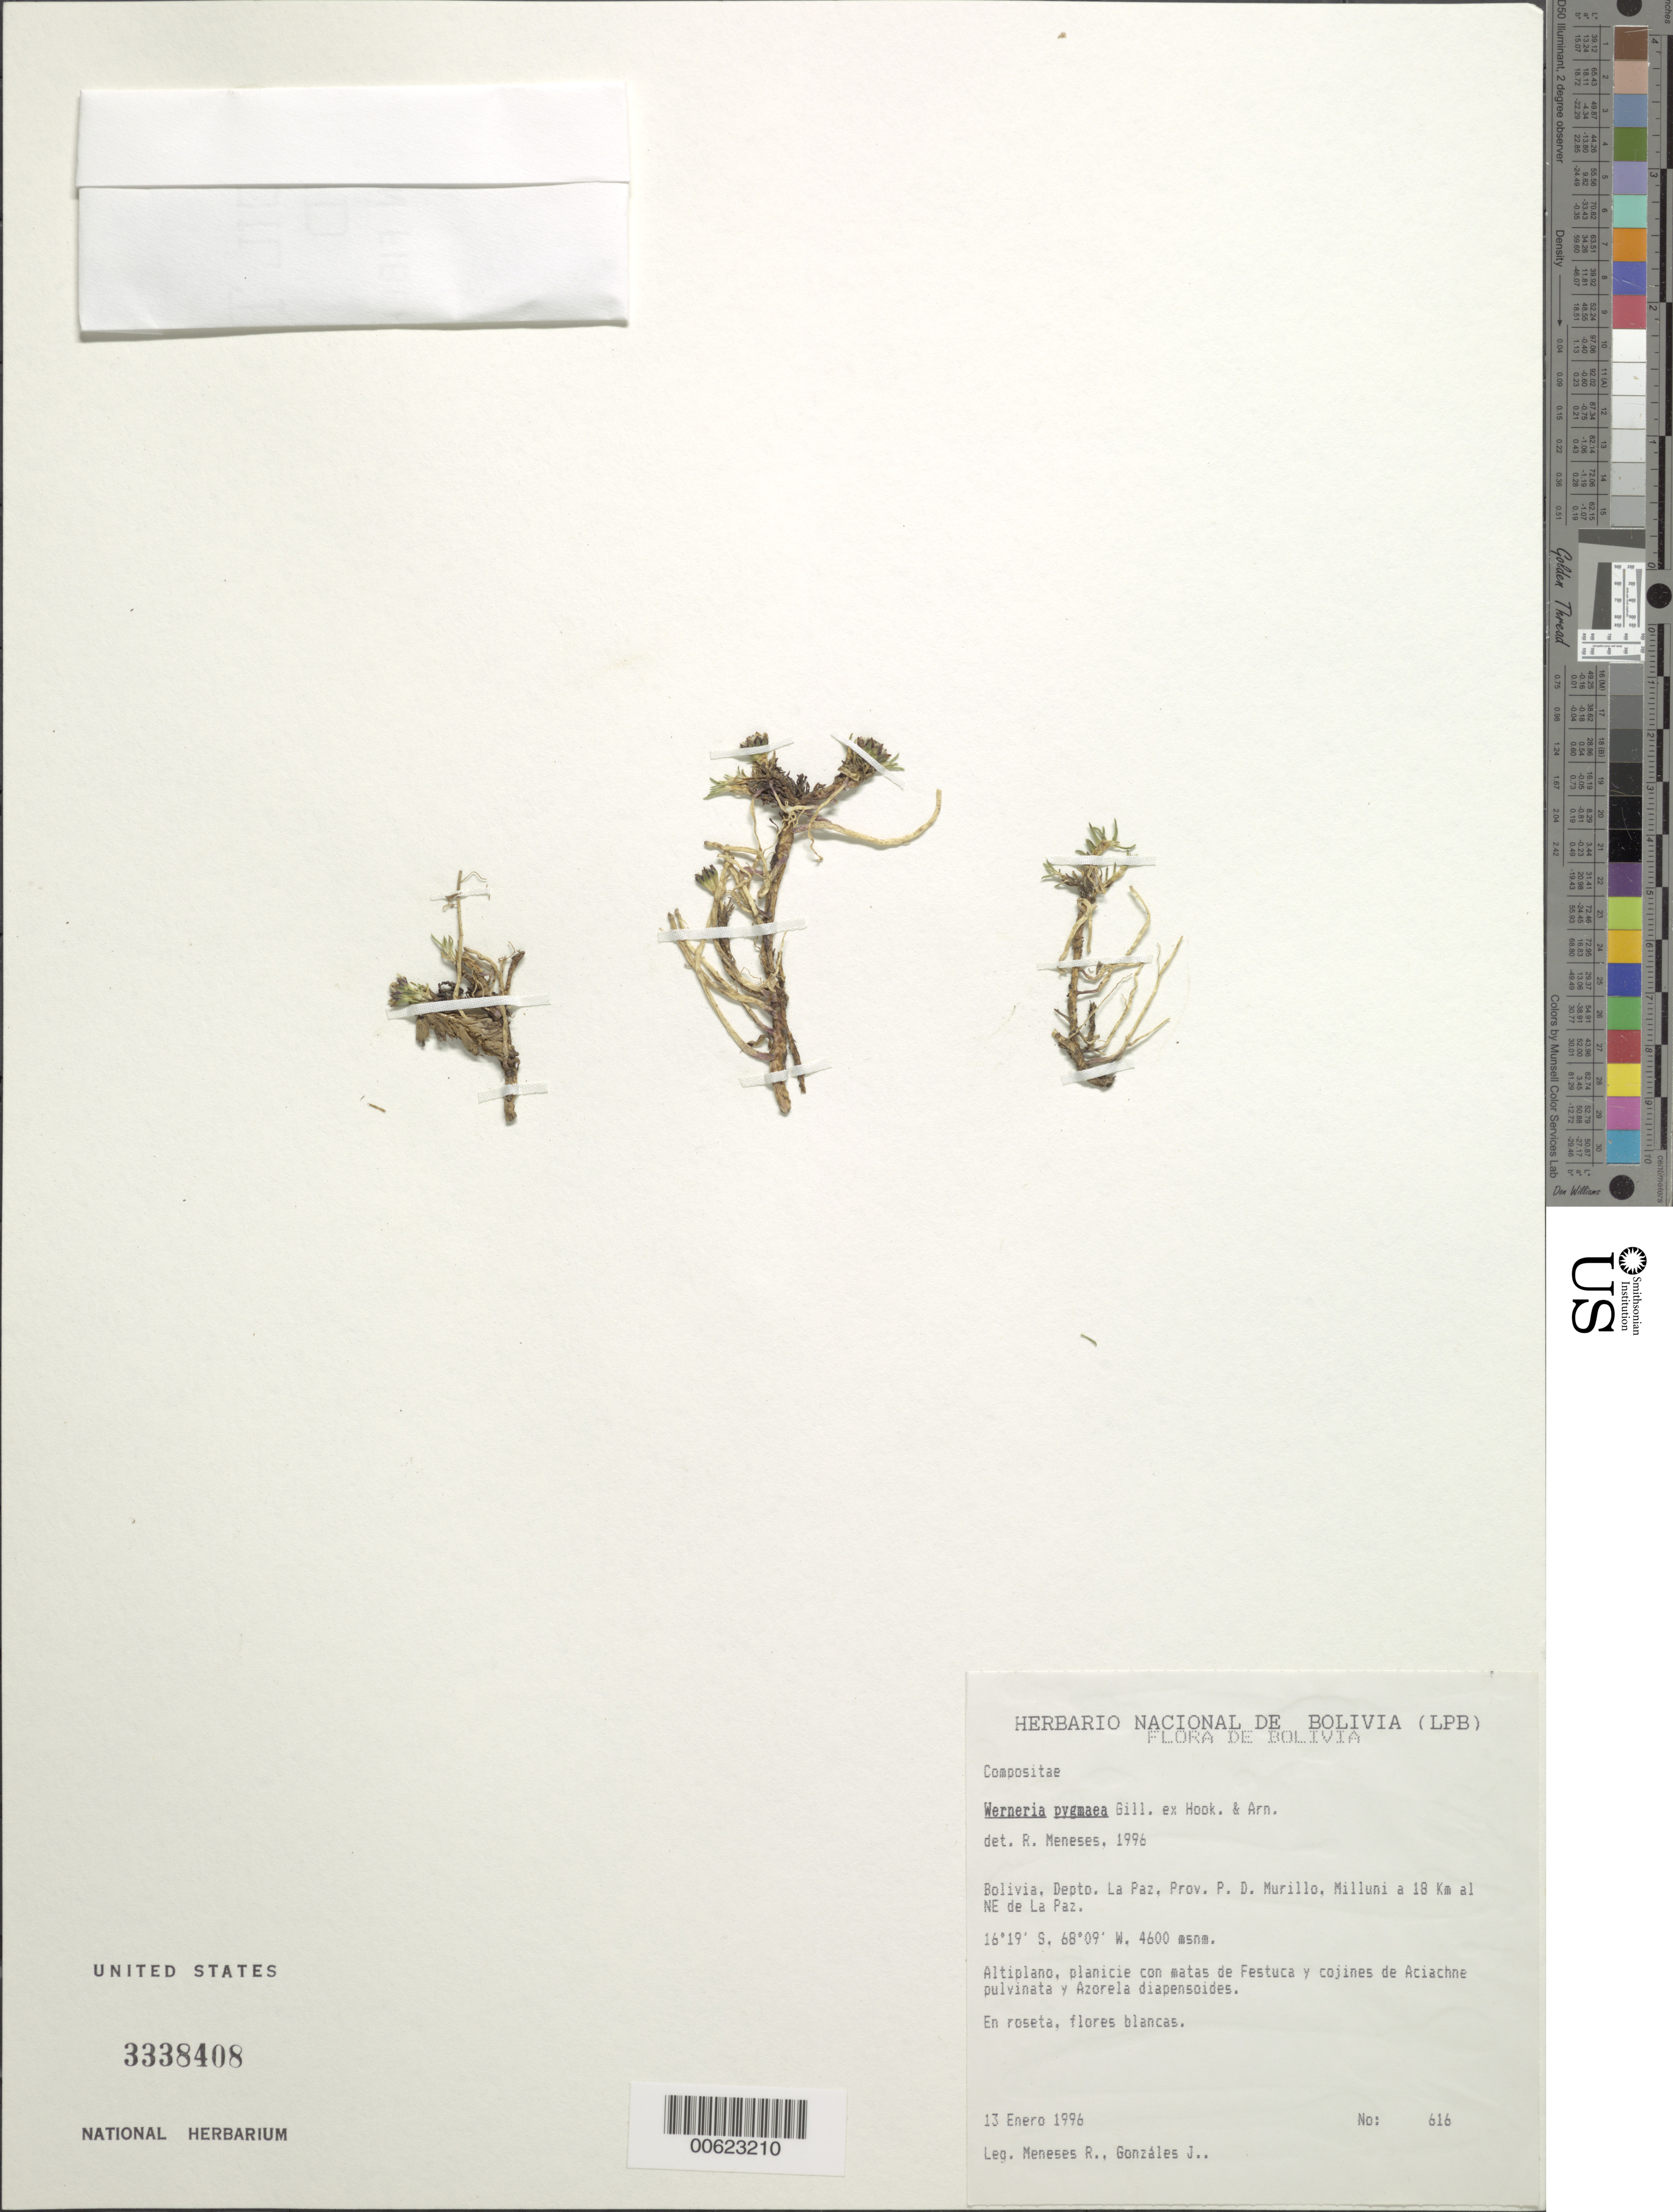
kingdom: Plantae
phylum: Tracheophyta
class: Magnoliopsida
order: Asterales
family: Asteraceae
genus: Werneria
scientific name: Werneria pygmaea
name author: Gillies ex Hook. & Arn.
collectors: R. I. Meneses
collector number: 616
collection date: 1996-01-13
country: Bolivia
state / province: La Paz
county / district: Murillo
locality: Prov. P.D. Murillo, Milluni a 18 km NE de La Paz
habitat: Altiplano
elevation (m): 4600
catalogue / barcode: US 3338408